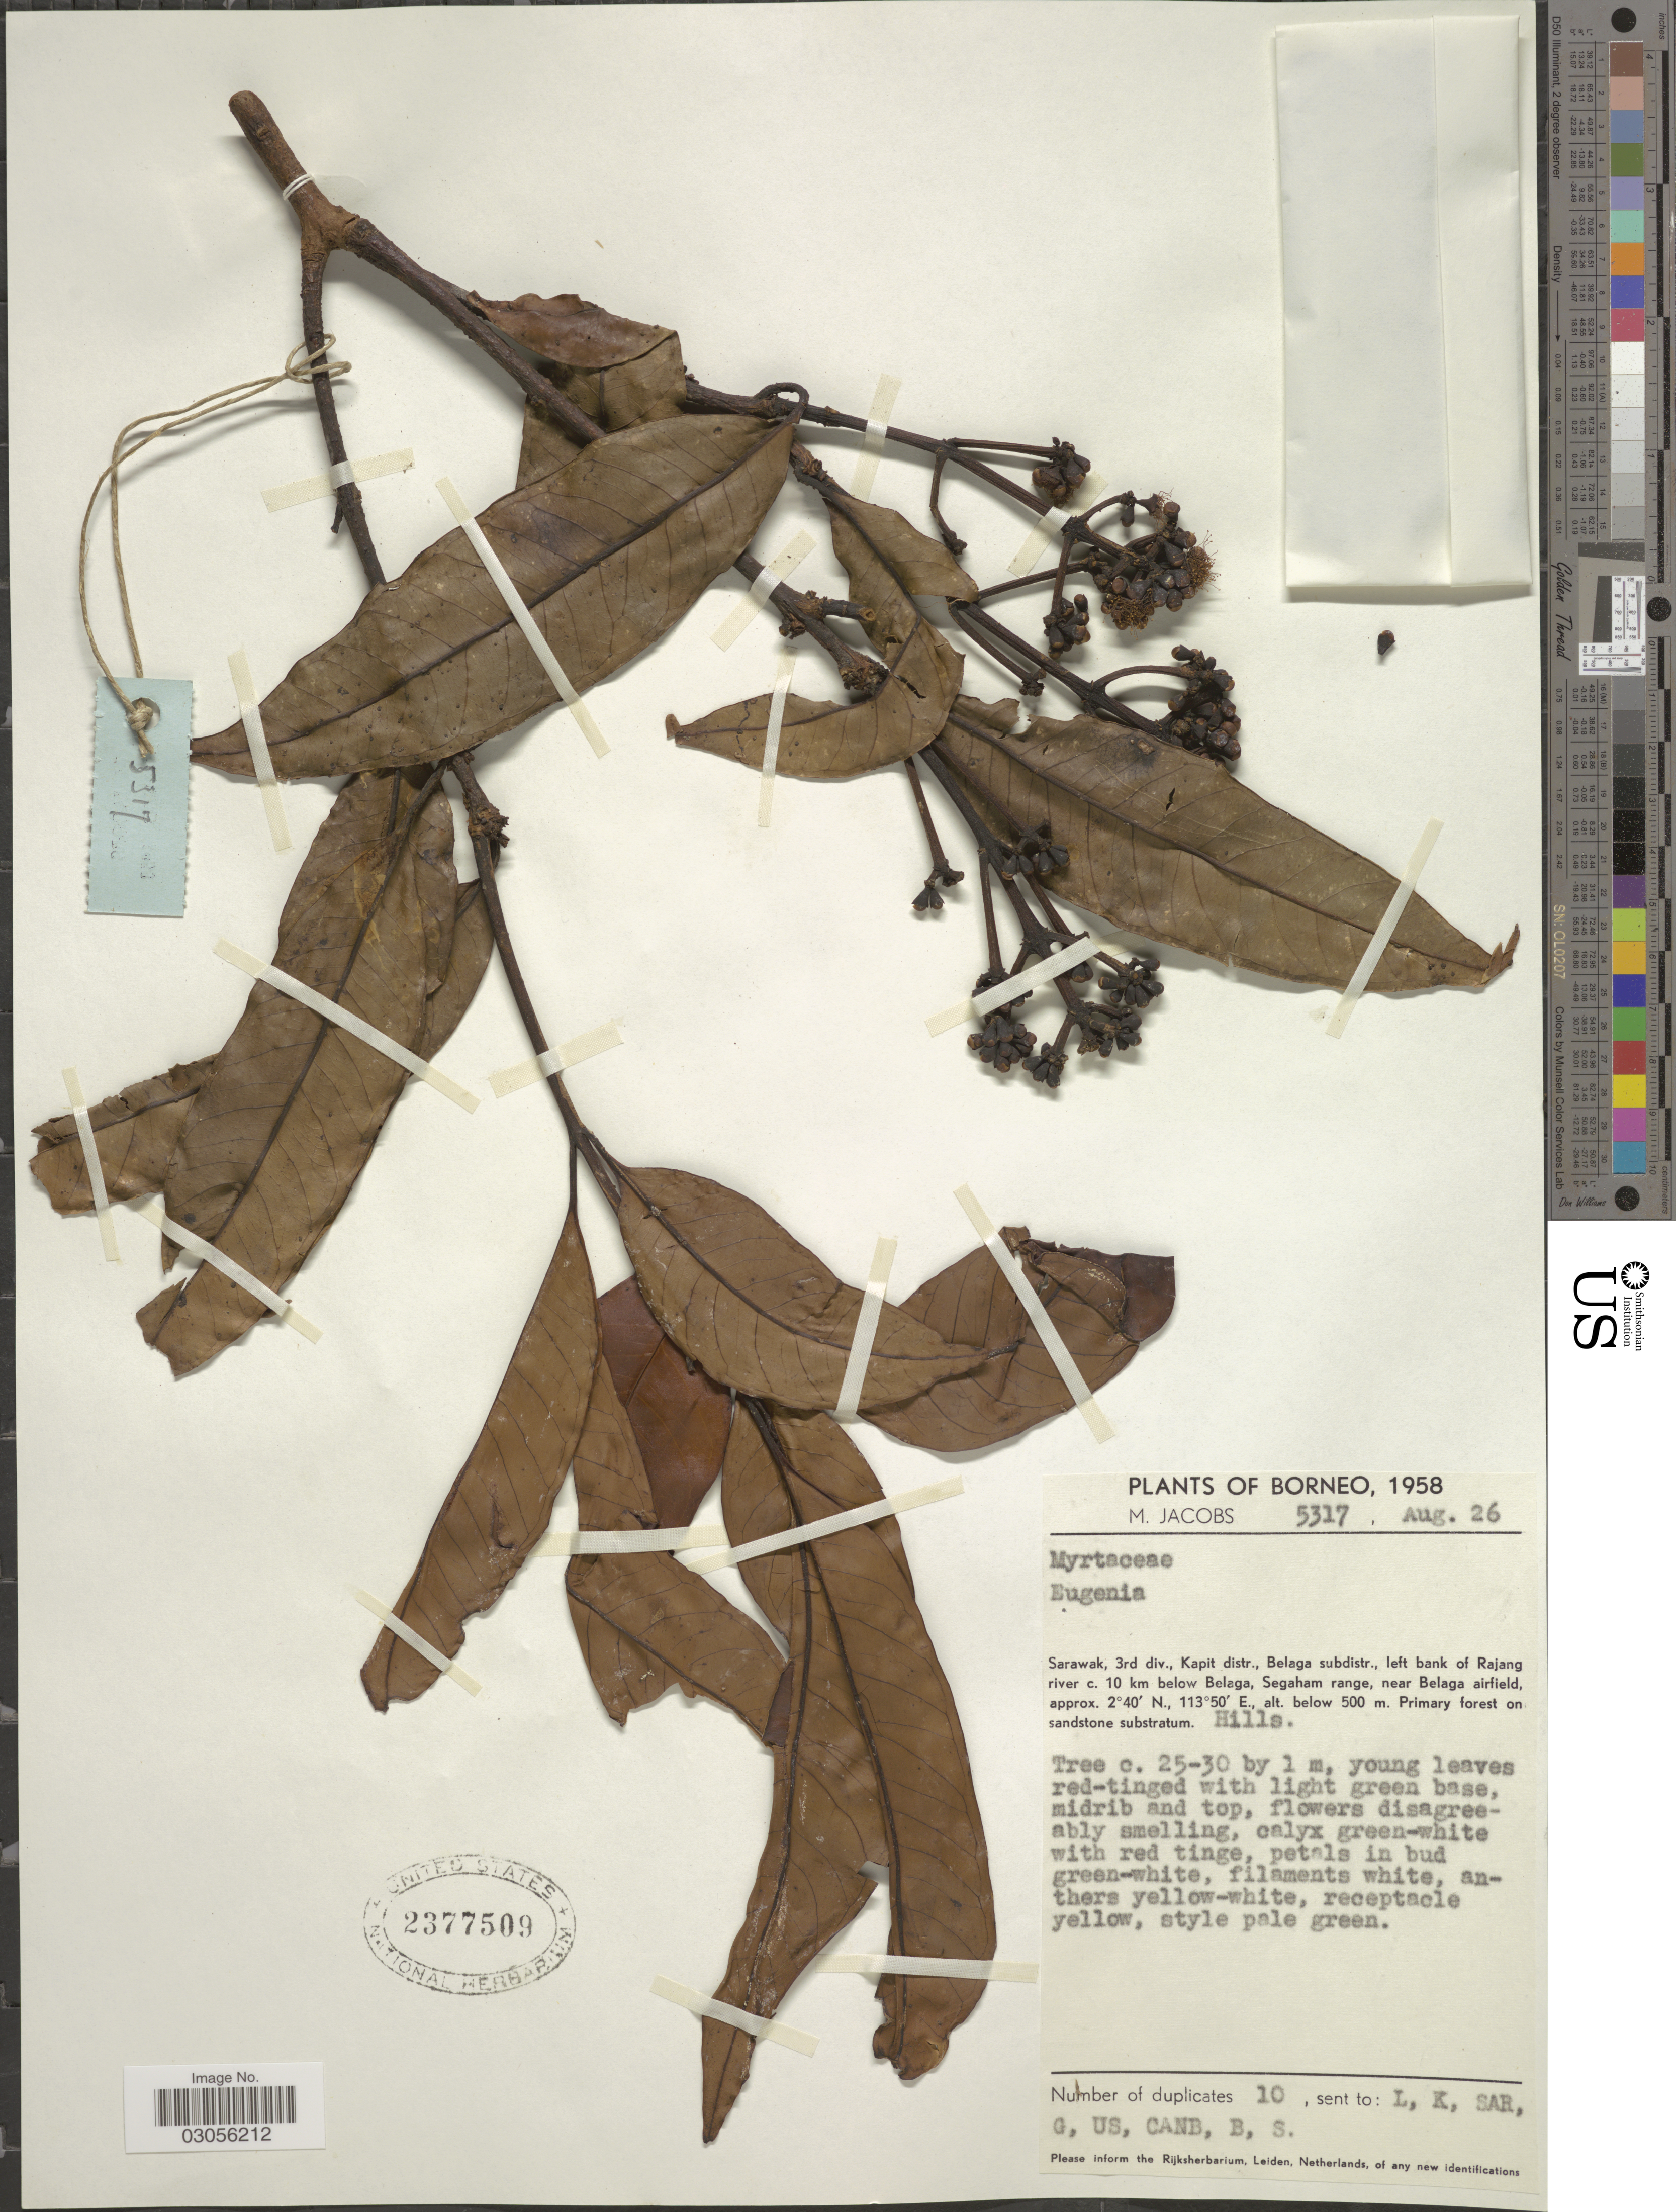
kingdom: Plantae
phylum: Tracheophyta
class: Magnoliopsida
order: Myrtales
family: Myrtaceae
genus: Syzygium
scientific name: Syzygium sp.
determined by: Strong, M. T., (US), Smithsonian Institution - National Museum of Natural History (UNITED STATES)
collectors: M. Jacobs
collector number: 5317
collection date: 1958-08-26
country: Malaysia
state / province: Sarawak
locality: Borneo. Sarawak, 3rd div., Kapit distr., Belaga subdistr., left bank of Rajang river c. 10 km below Belaga, Segaham range, near Belaga airfield.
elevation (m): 500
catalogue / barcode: US 2377509